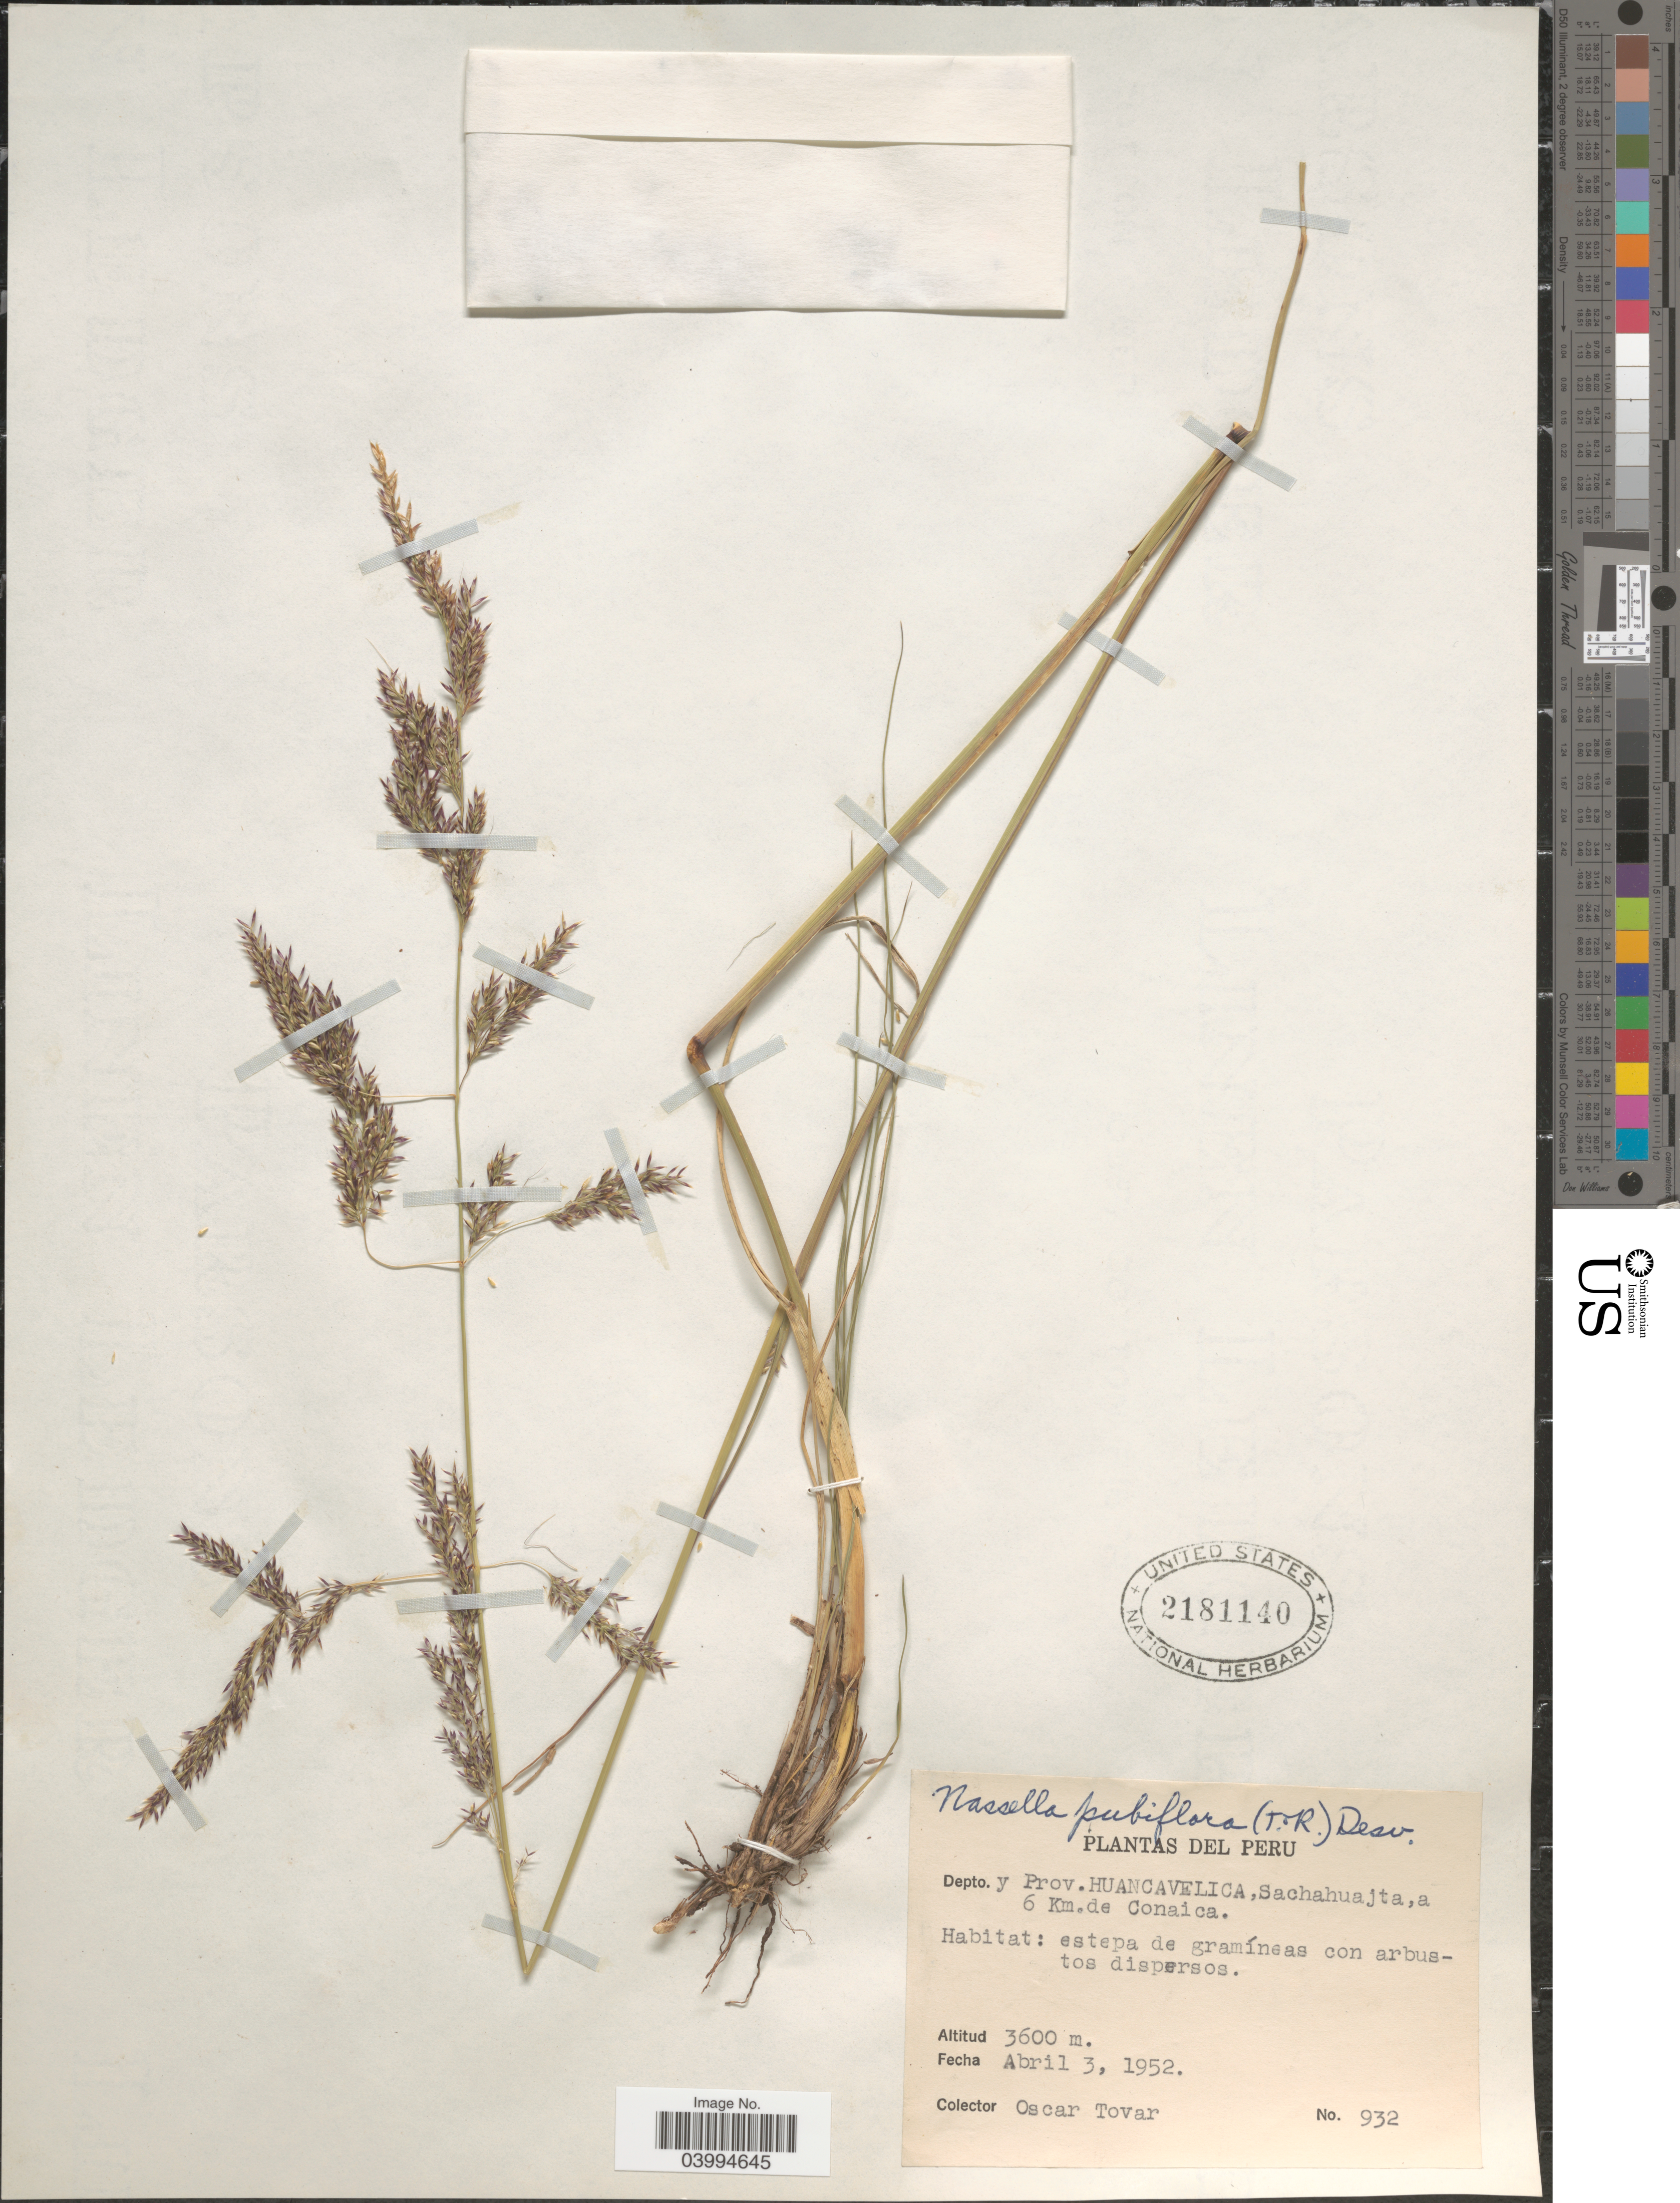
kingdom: Plantae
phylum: Tracheophyta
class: Liliopsida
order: Poales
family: Poaceae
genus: Nassella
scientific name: Nassella pubiflora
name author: (Trin. & Rupr.) É. Desv.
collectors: Ó. Tovar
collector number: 932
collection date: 1952-04-03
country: Peru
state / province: Huancavelica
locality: Depto. y Prov. Huancavelica, Sachahuajta, a 6 Km. de Conaica.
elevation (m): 3600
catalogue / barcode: US 2181140